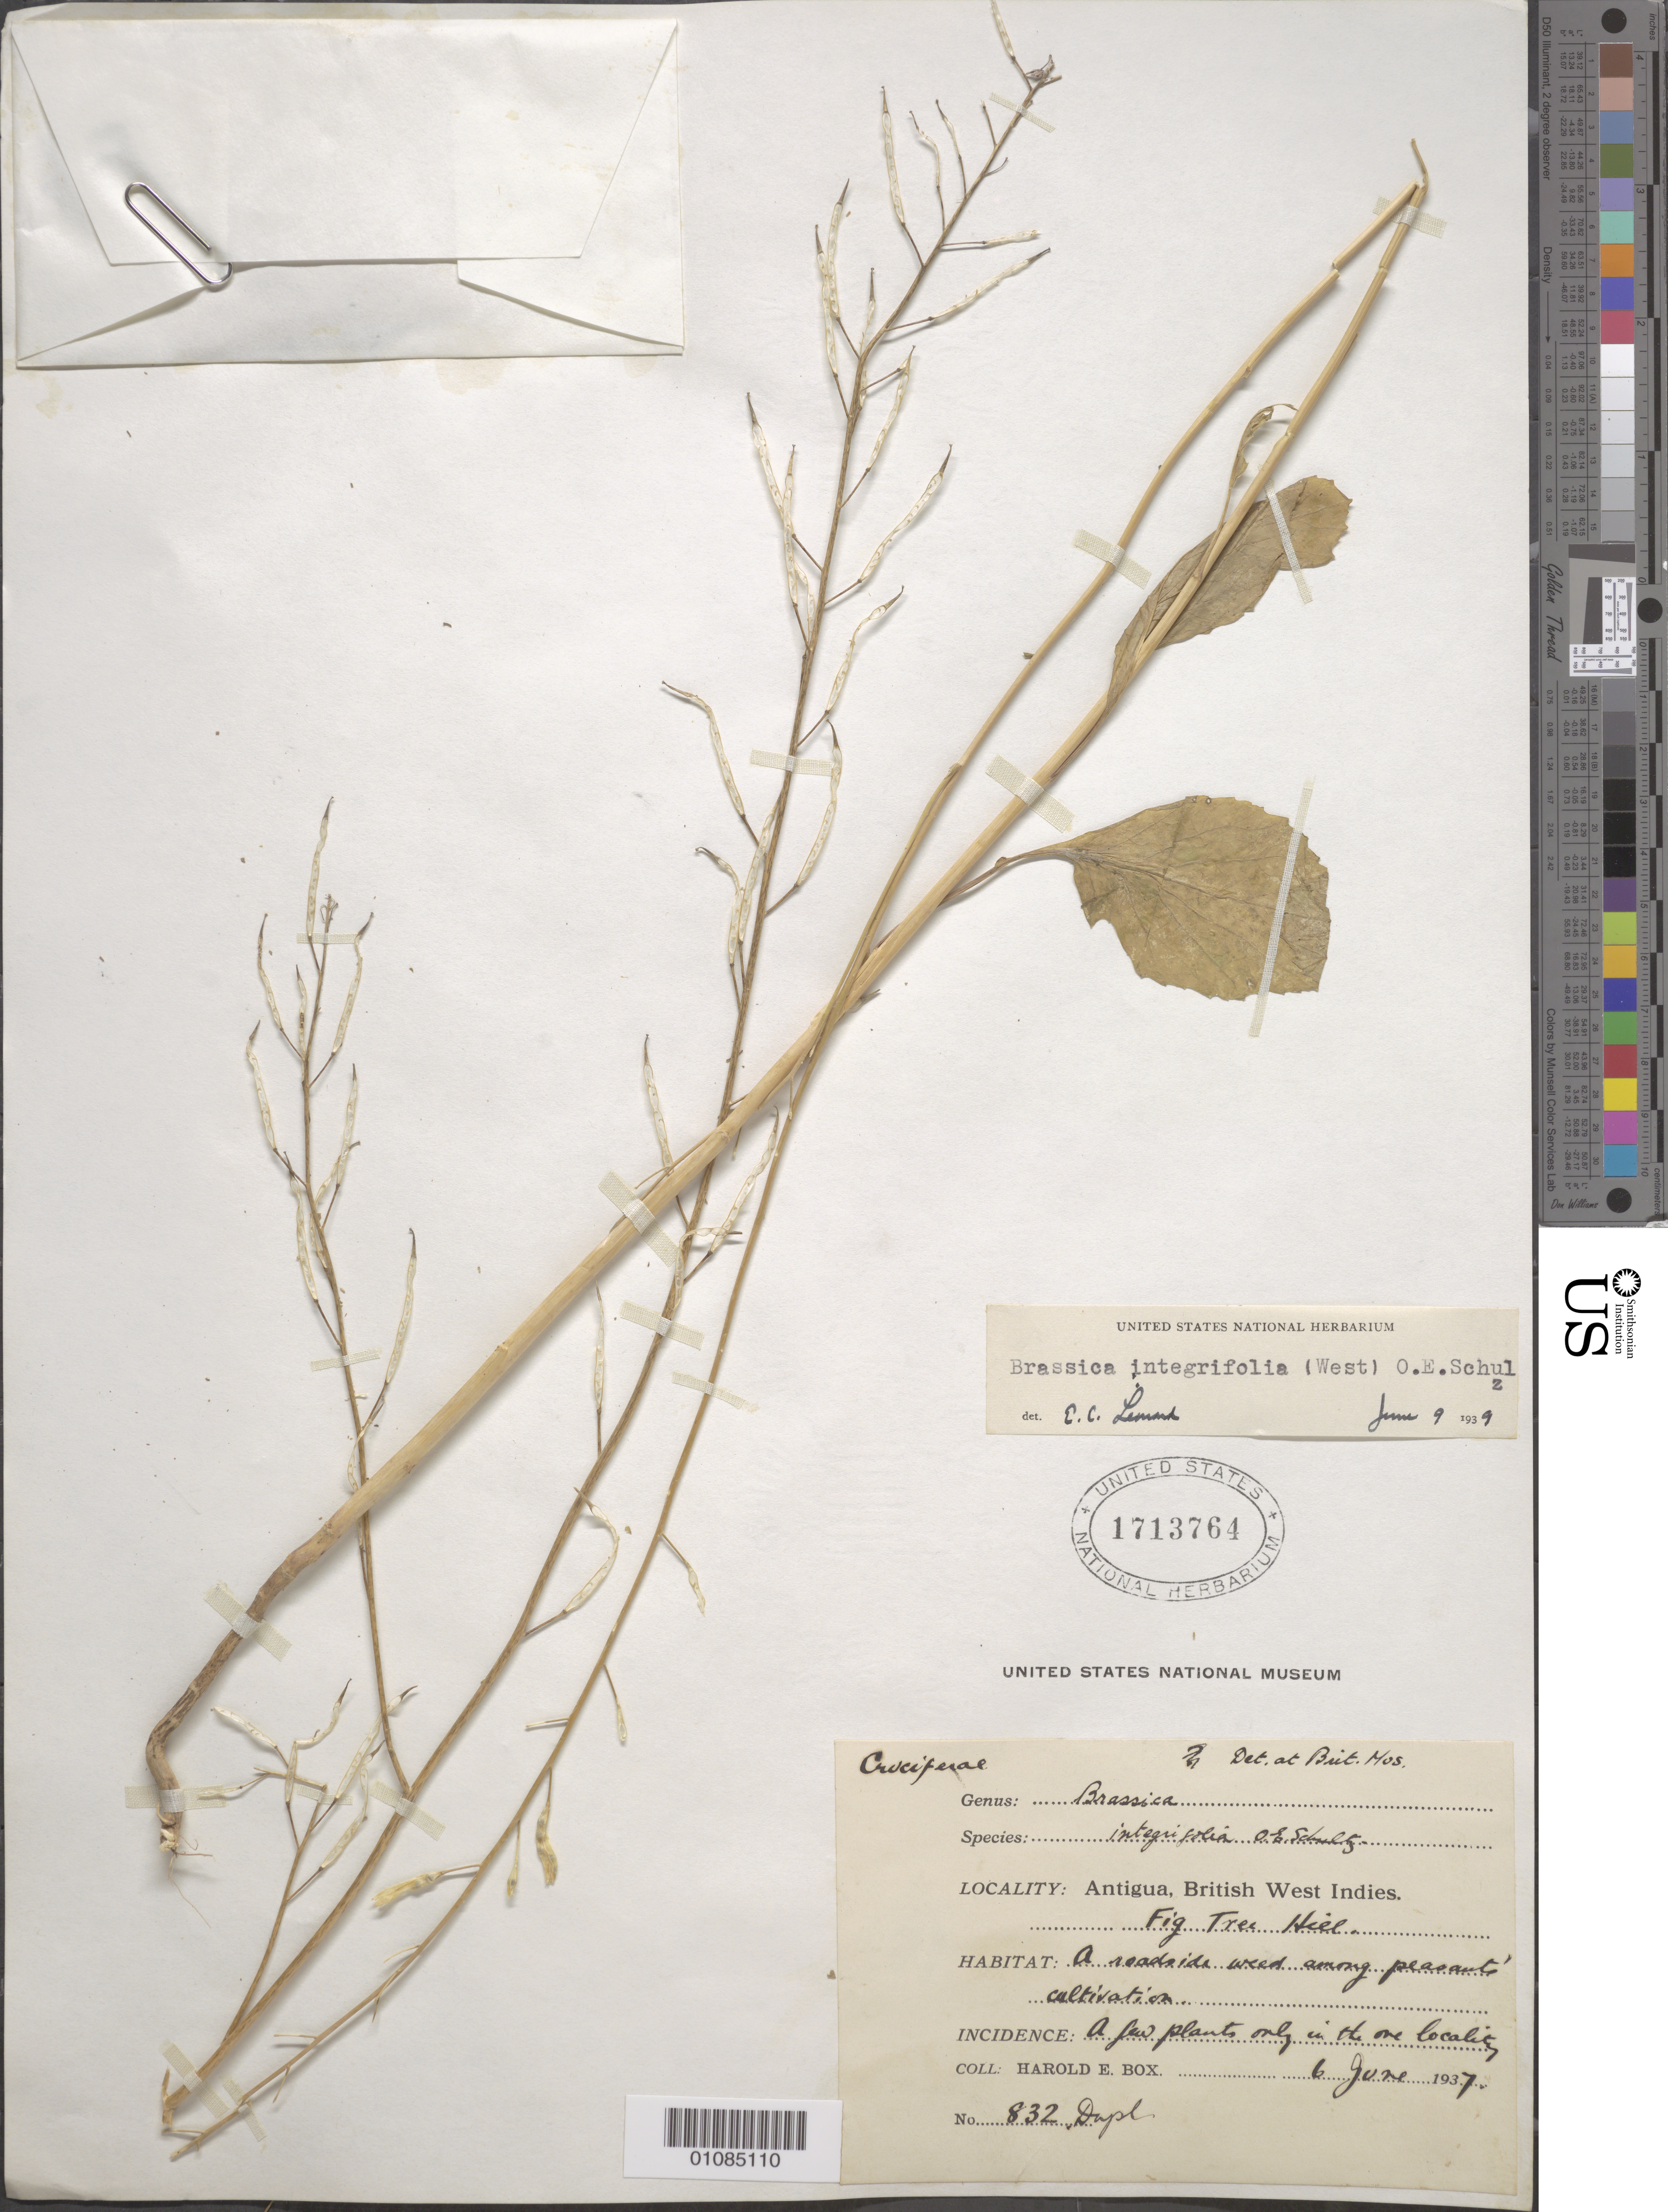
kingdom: Plantae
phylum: Tracheophyta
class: Magnoliopsida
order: Brassicales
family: Brassicaceae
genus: Brassica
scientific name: Brassica integrifolia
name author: (H. West) O.E. Schulz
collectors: H. E. Box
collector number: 832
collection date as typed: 06 Jun 1937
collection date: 1937-06-06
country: Antigua and Barbuda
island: Leeward Is.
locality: Fig Tree Hill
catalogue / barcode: US 1713764